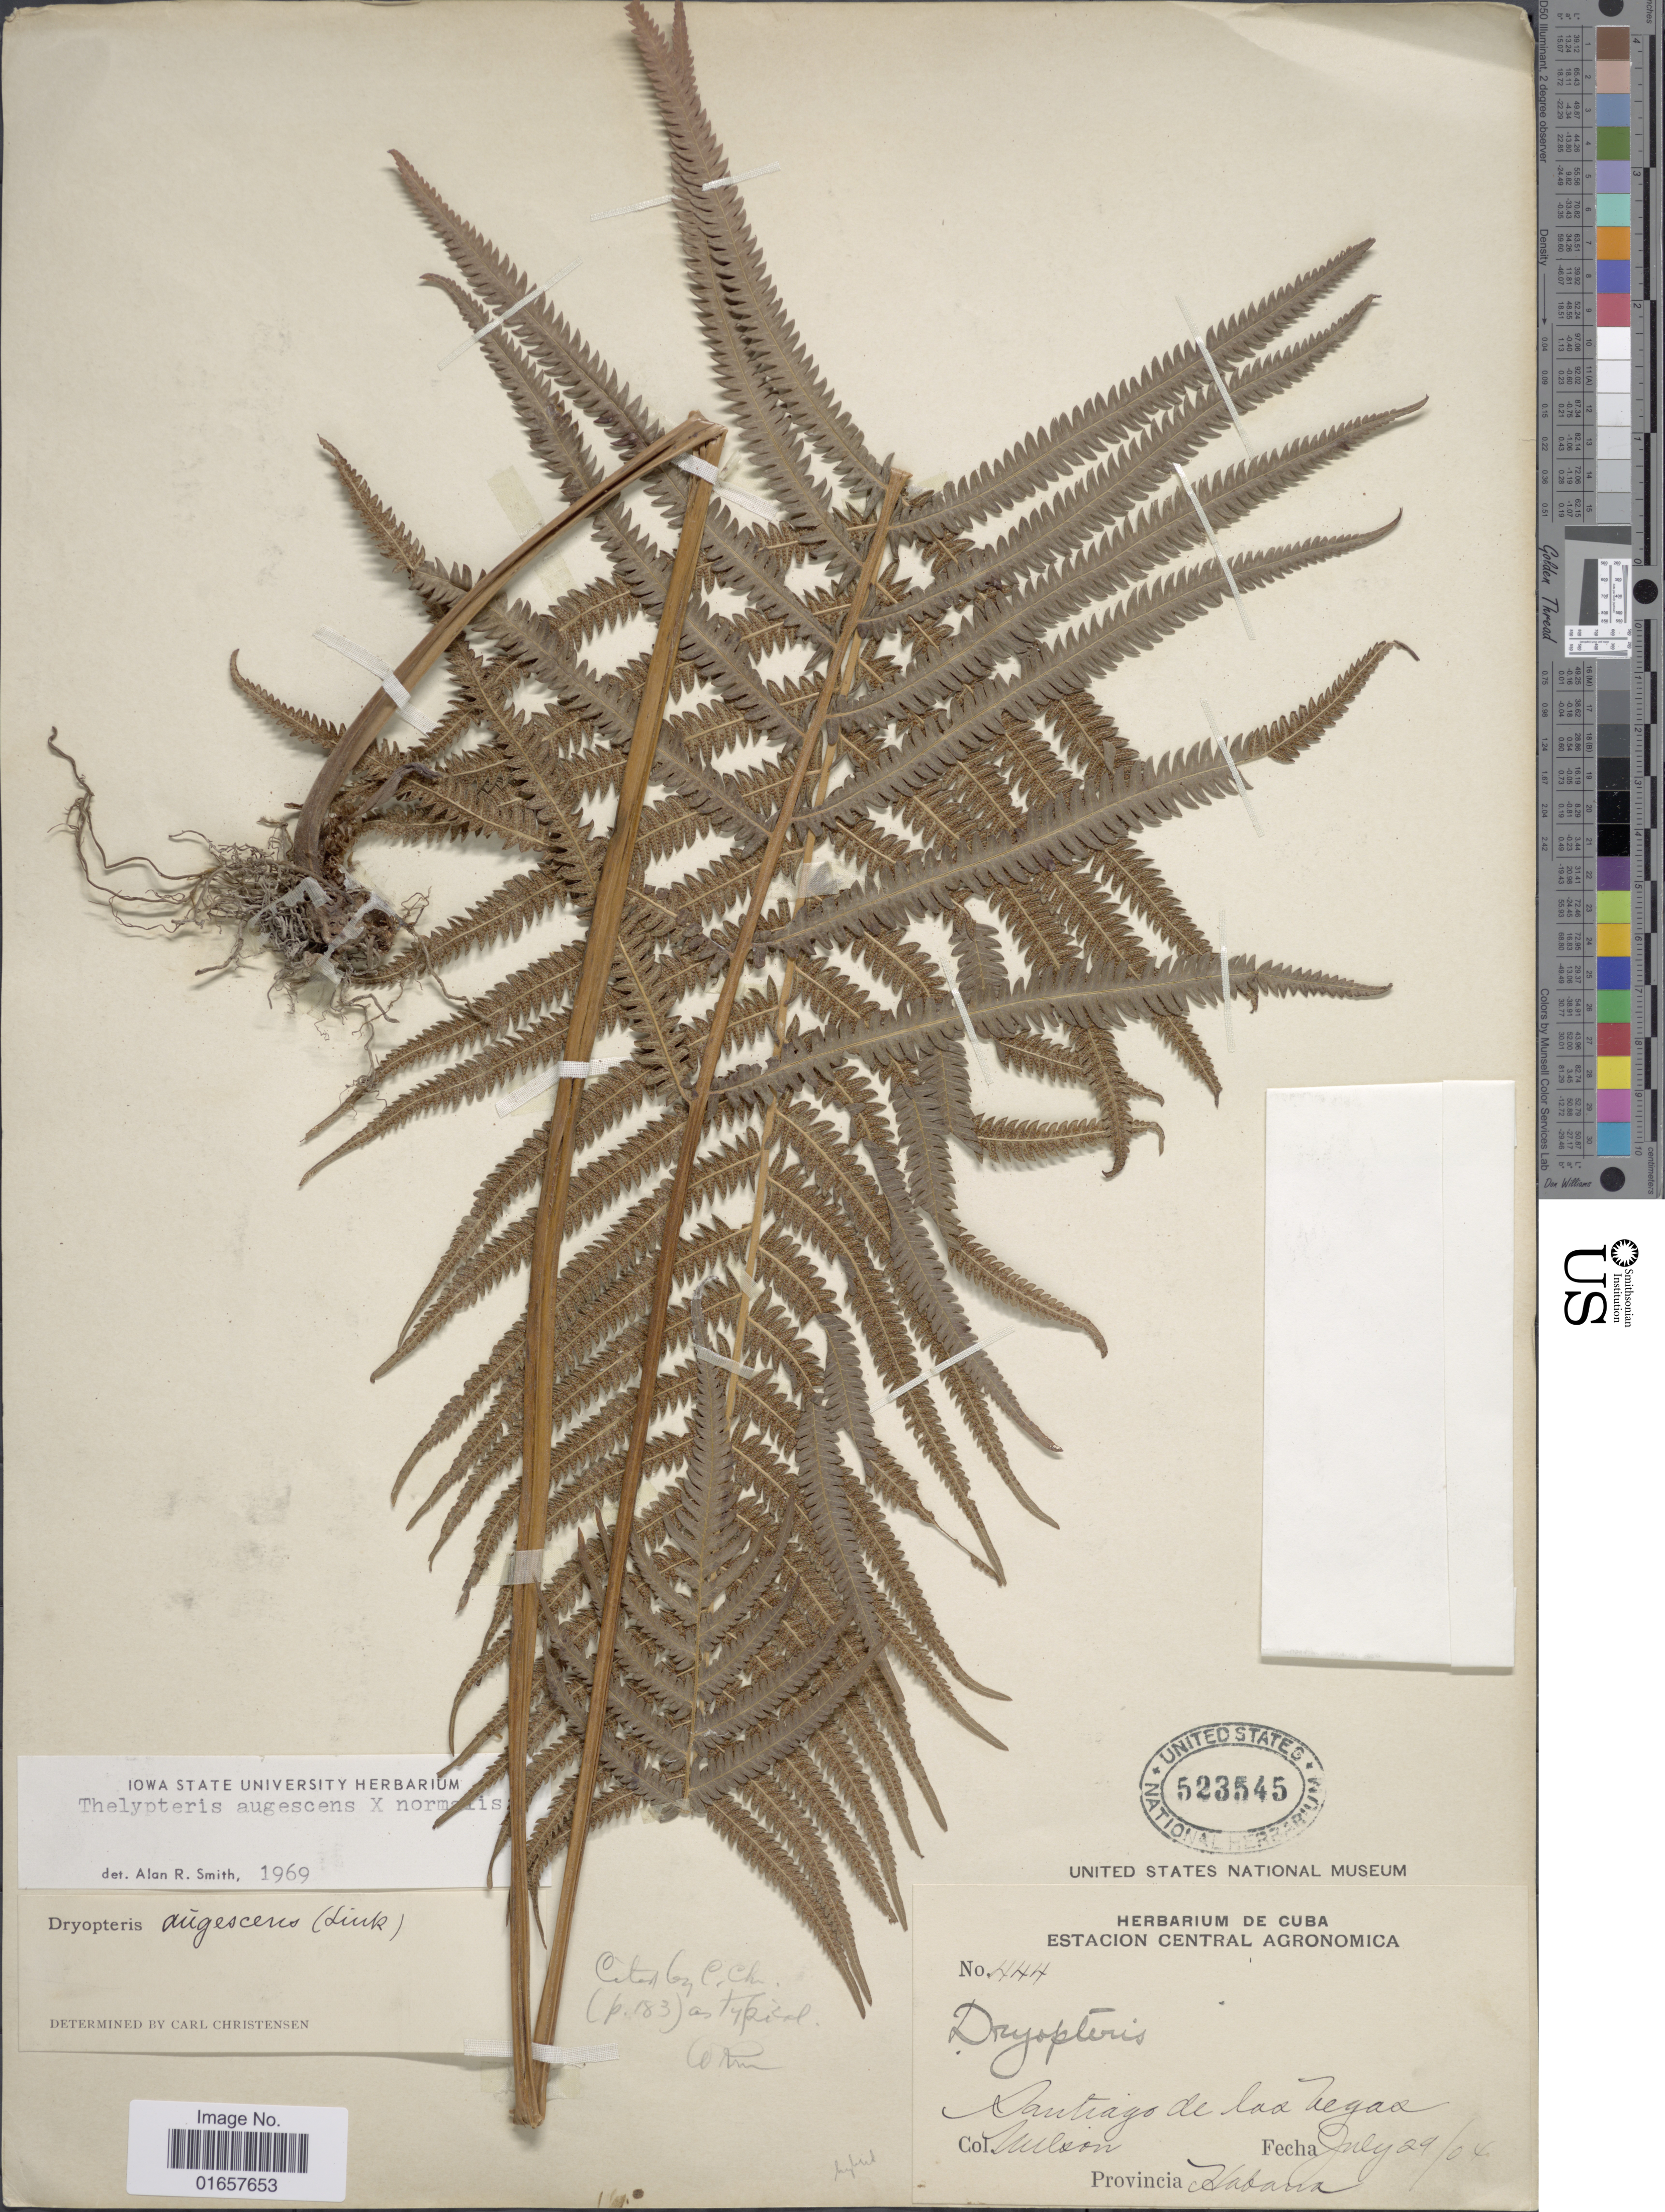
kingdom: Plantae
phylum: Tracheophyta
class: Polypodiopsida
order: Polypodiales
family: Thelypteridaceae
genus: Christella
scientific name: Christella augescens x C. normalis (C. Chr.) Holttum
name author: (Blume) Holttum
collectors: -- Wilson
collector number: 444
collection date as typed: Transcribed d/m/y: 29/7/4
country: Cuba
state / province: La Habana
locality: Santiago de Las Vegas.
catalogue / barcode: US 523545